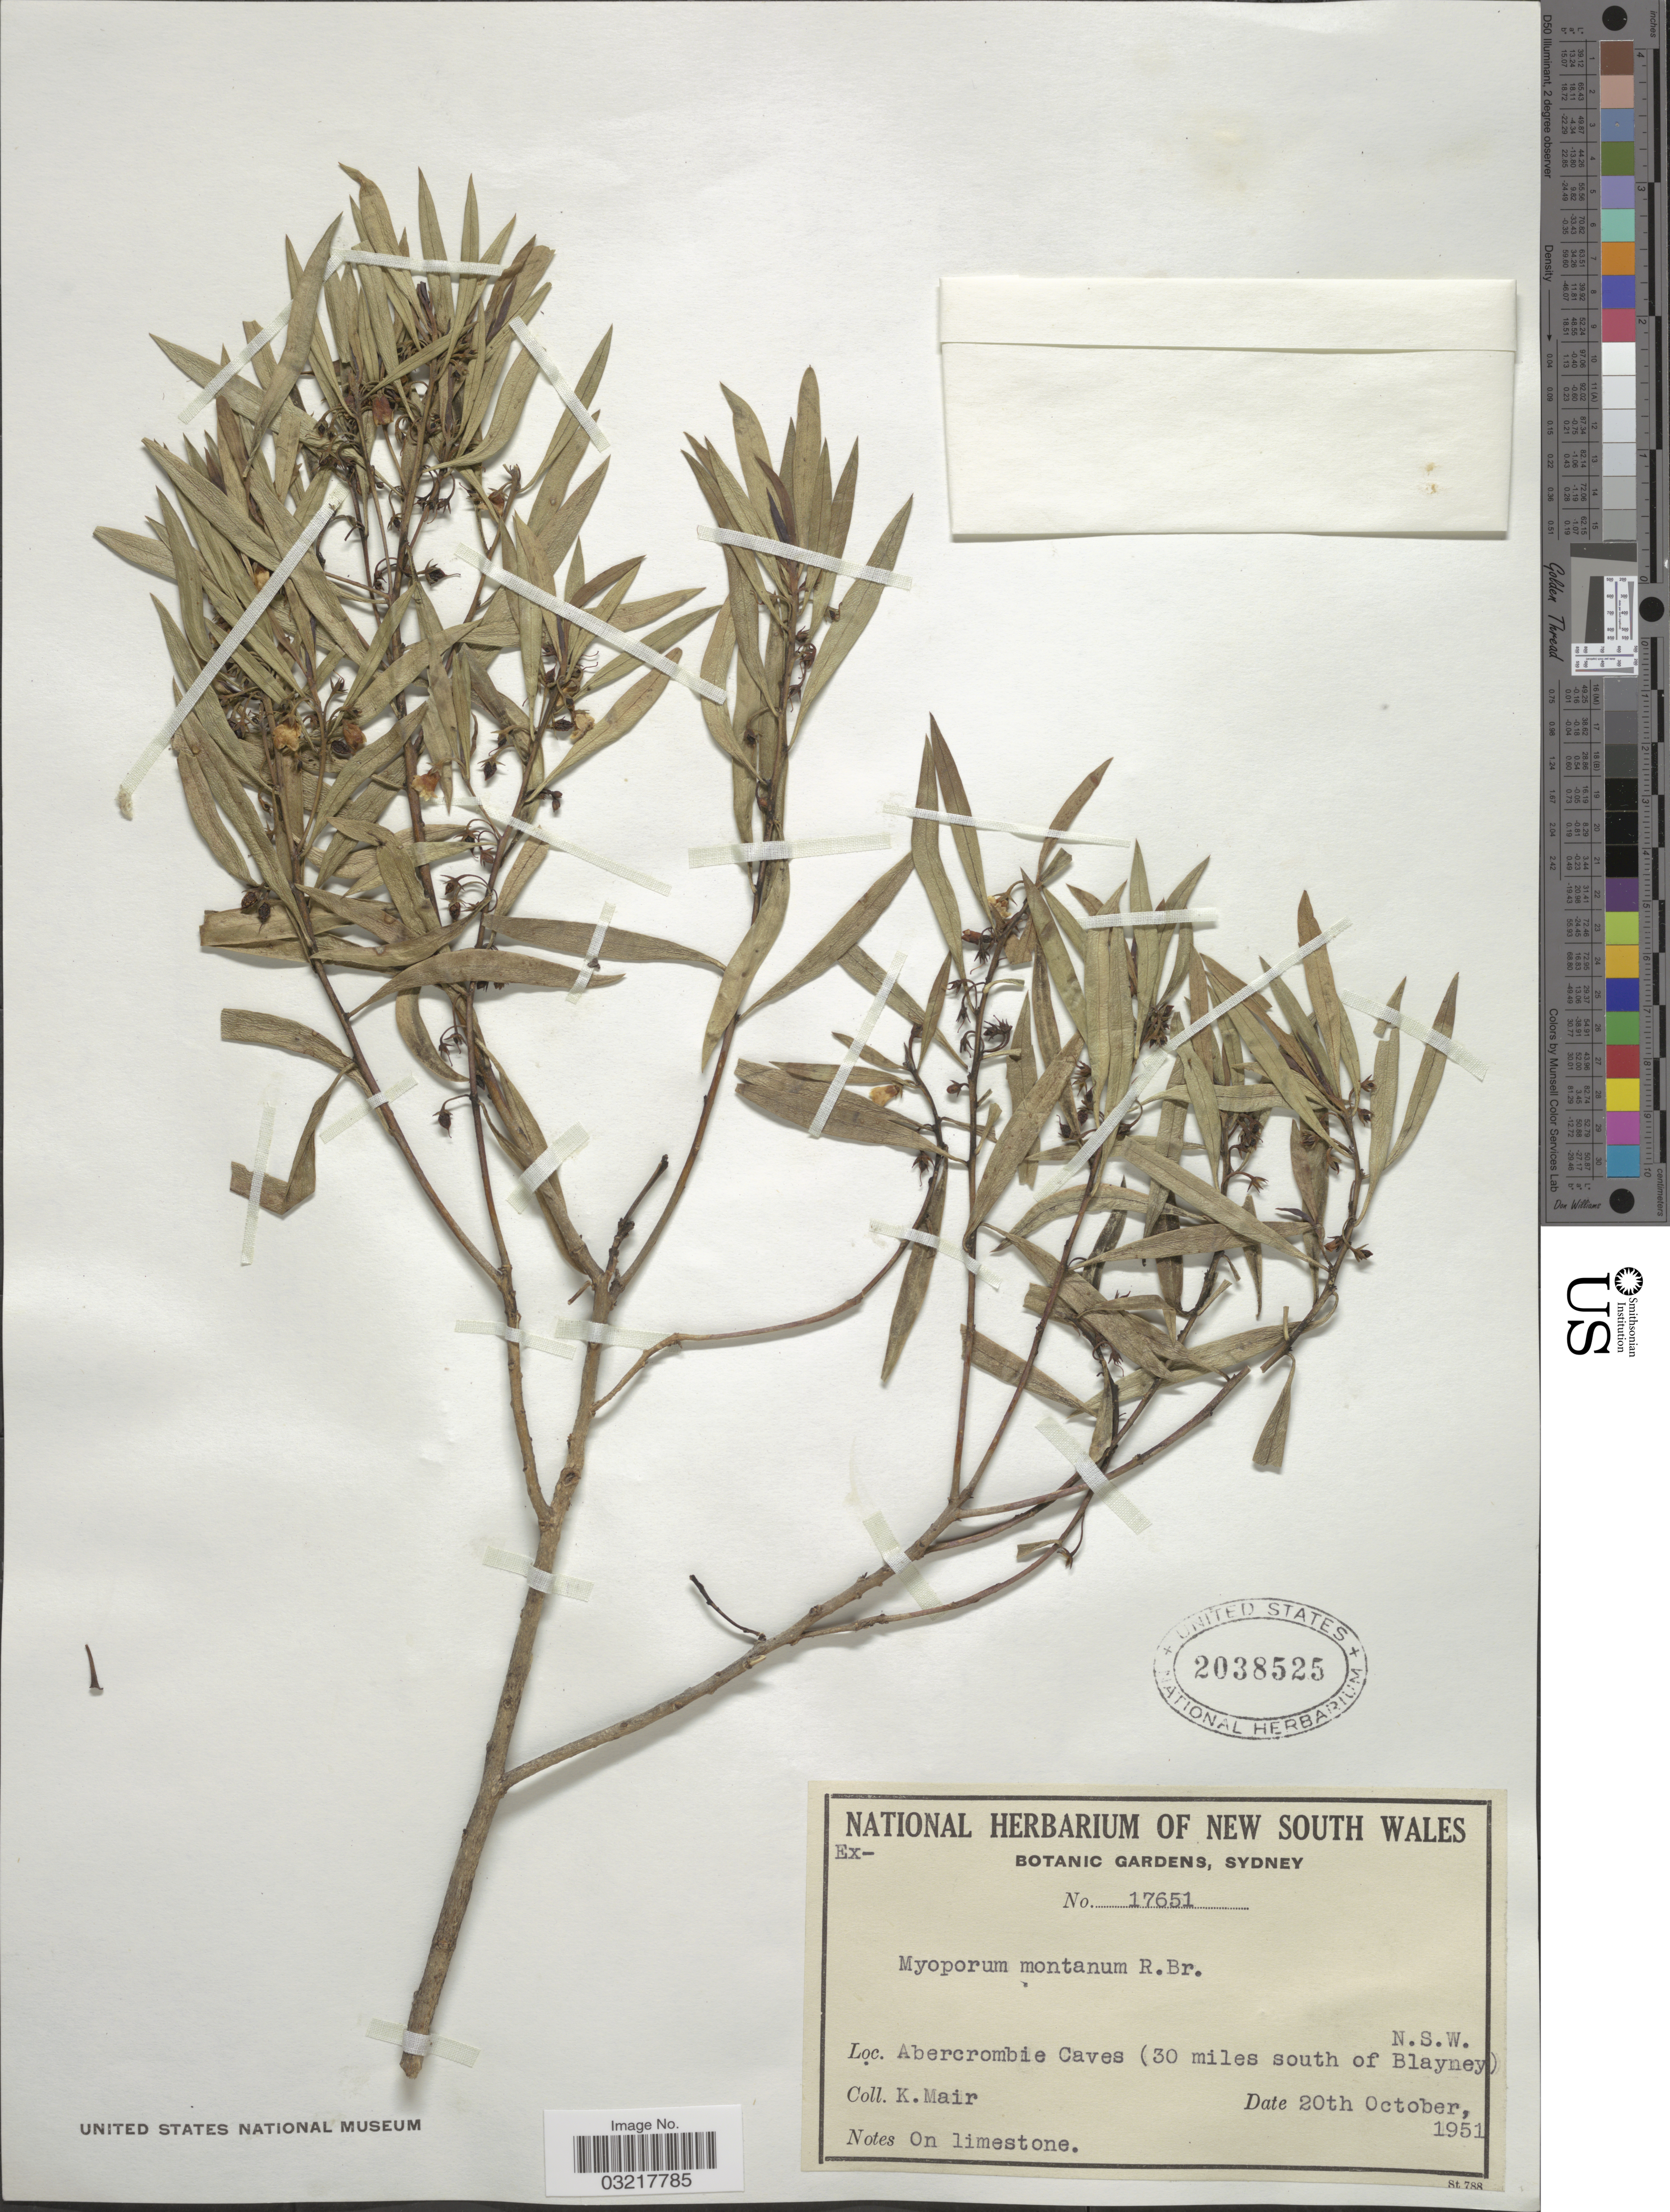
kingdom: Plantae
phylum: Tracheophyta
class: Magnoliopsida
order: Lamiales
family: Scrophulariaceae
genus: Myoporum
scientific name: Myoporum montanum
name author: R. Br.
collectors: K. Mair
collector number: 17651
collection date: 1951-10-20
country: Australia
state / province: New South Wales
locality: Abercrombie Caves (30 miles south of Blayney). N.S.W.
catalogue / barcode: US 2038525